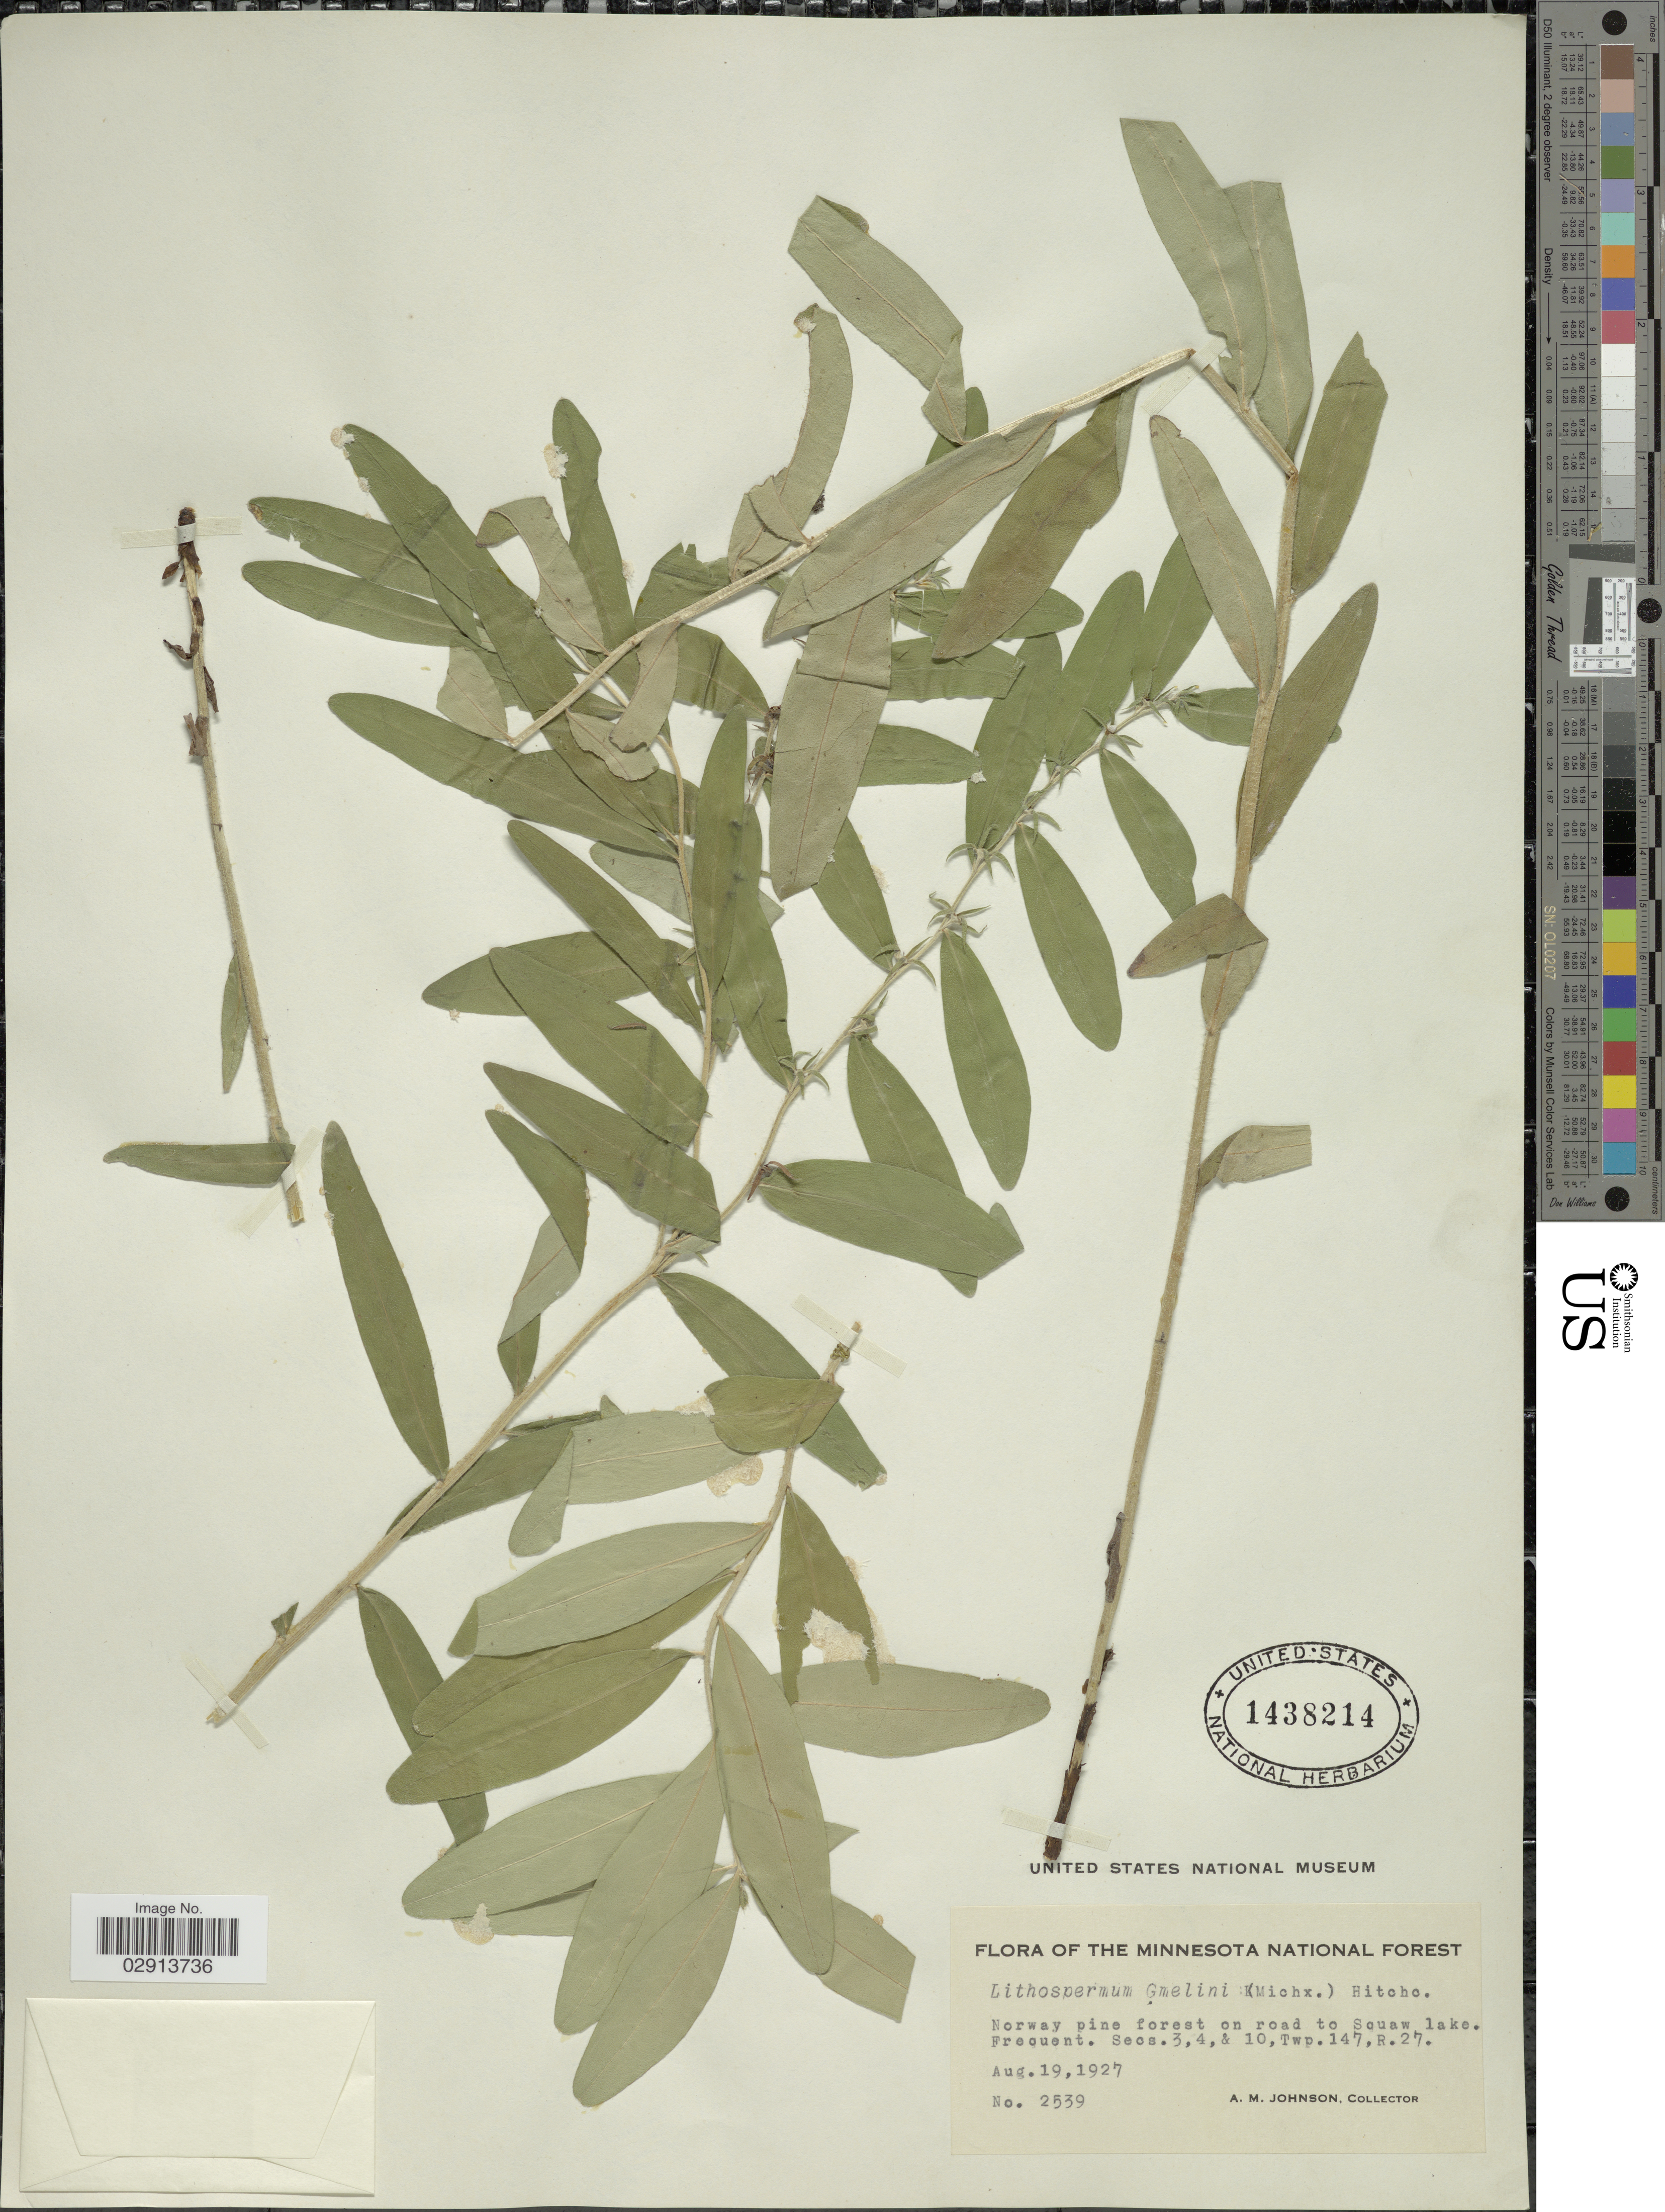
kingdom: Plantae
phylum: Tracheophyta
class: Magnoliopsida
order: Boraginales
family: Boraginaceae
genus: Lithospermum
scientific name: Lithospermum caroliniense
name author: (J.F. Gmel.) MacMill.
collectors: A. M. Johnson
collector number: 2539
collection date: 1927-08-19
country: United States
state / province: Minnesota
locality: The Minnesota National Forest. Norway pine forest on road to Squaw lake. Secs. 3, 4, & 10, Twp. 147, R. 27.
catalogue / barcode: US 1438214